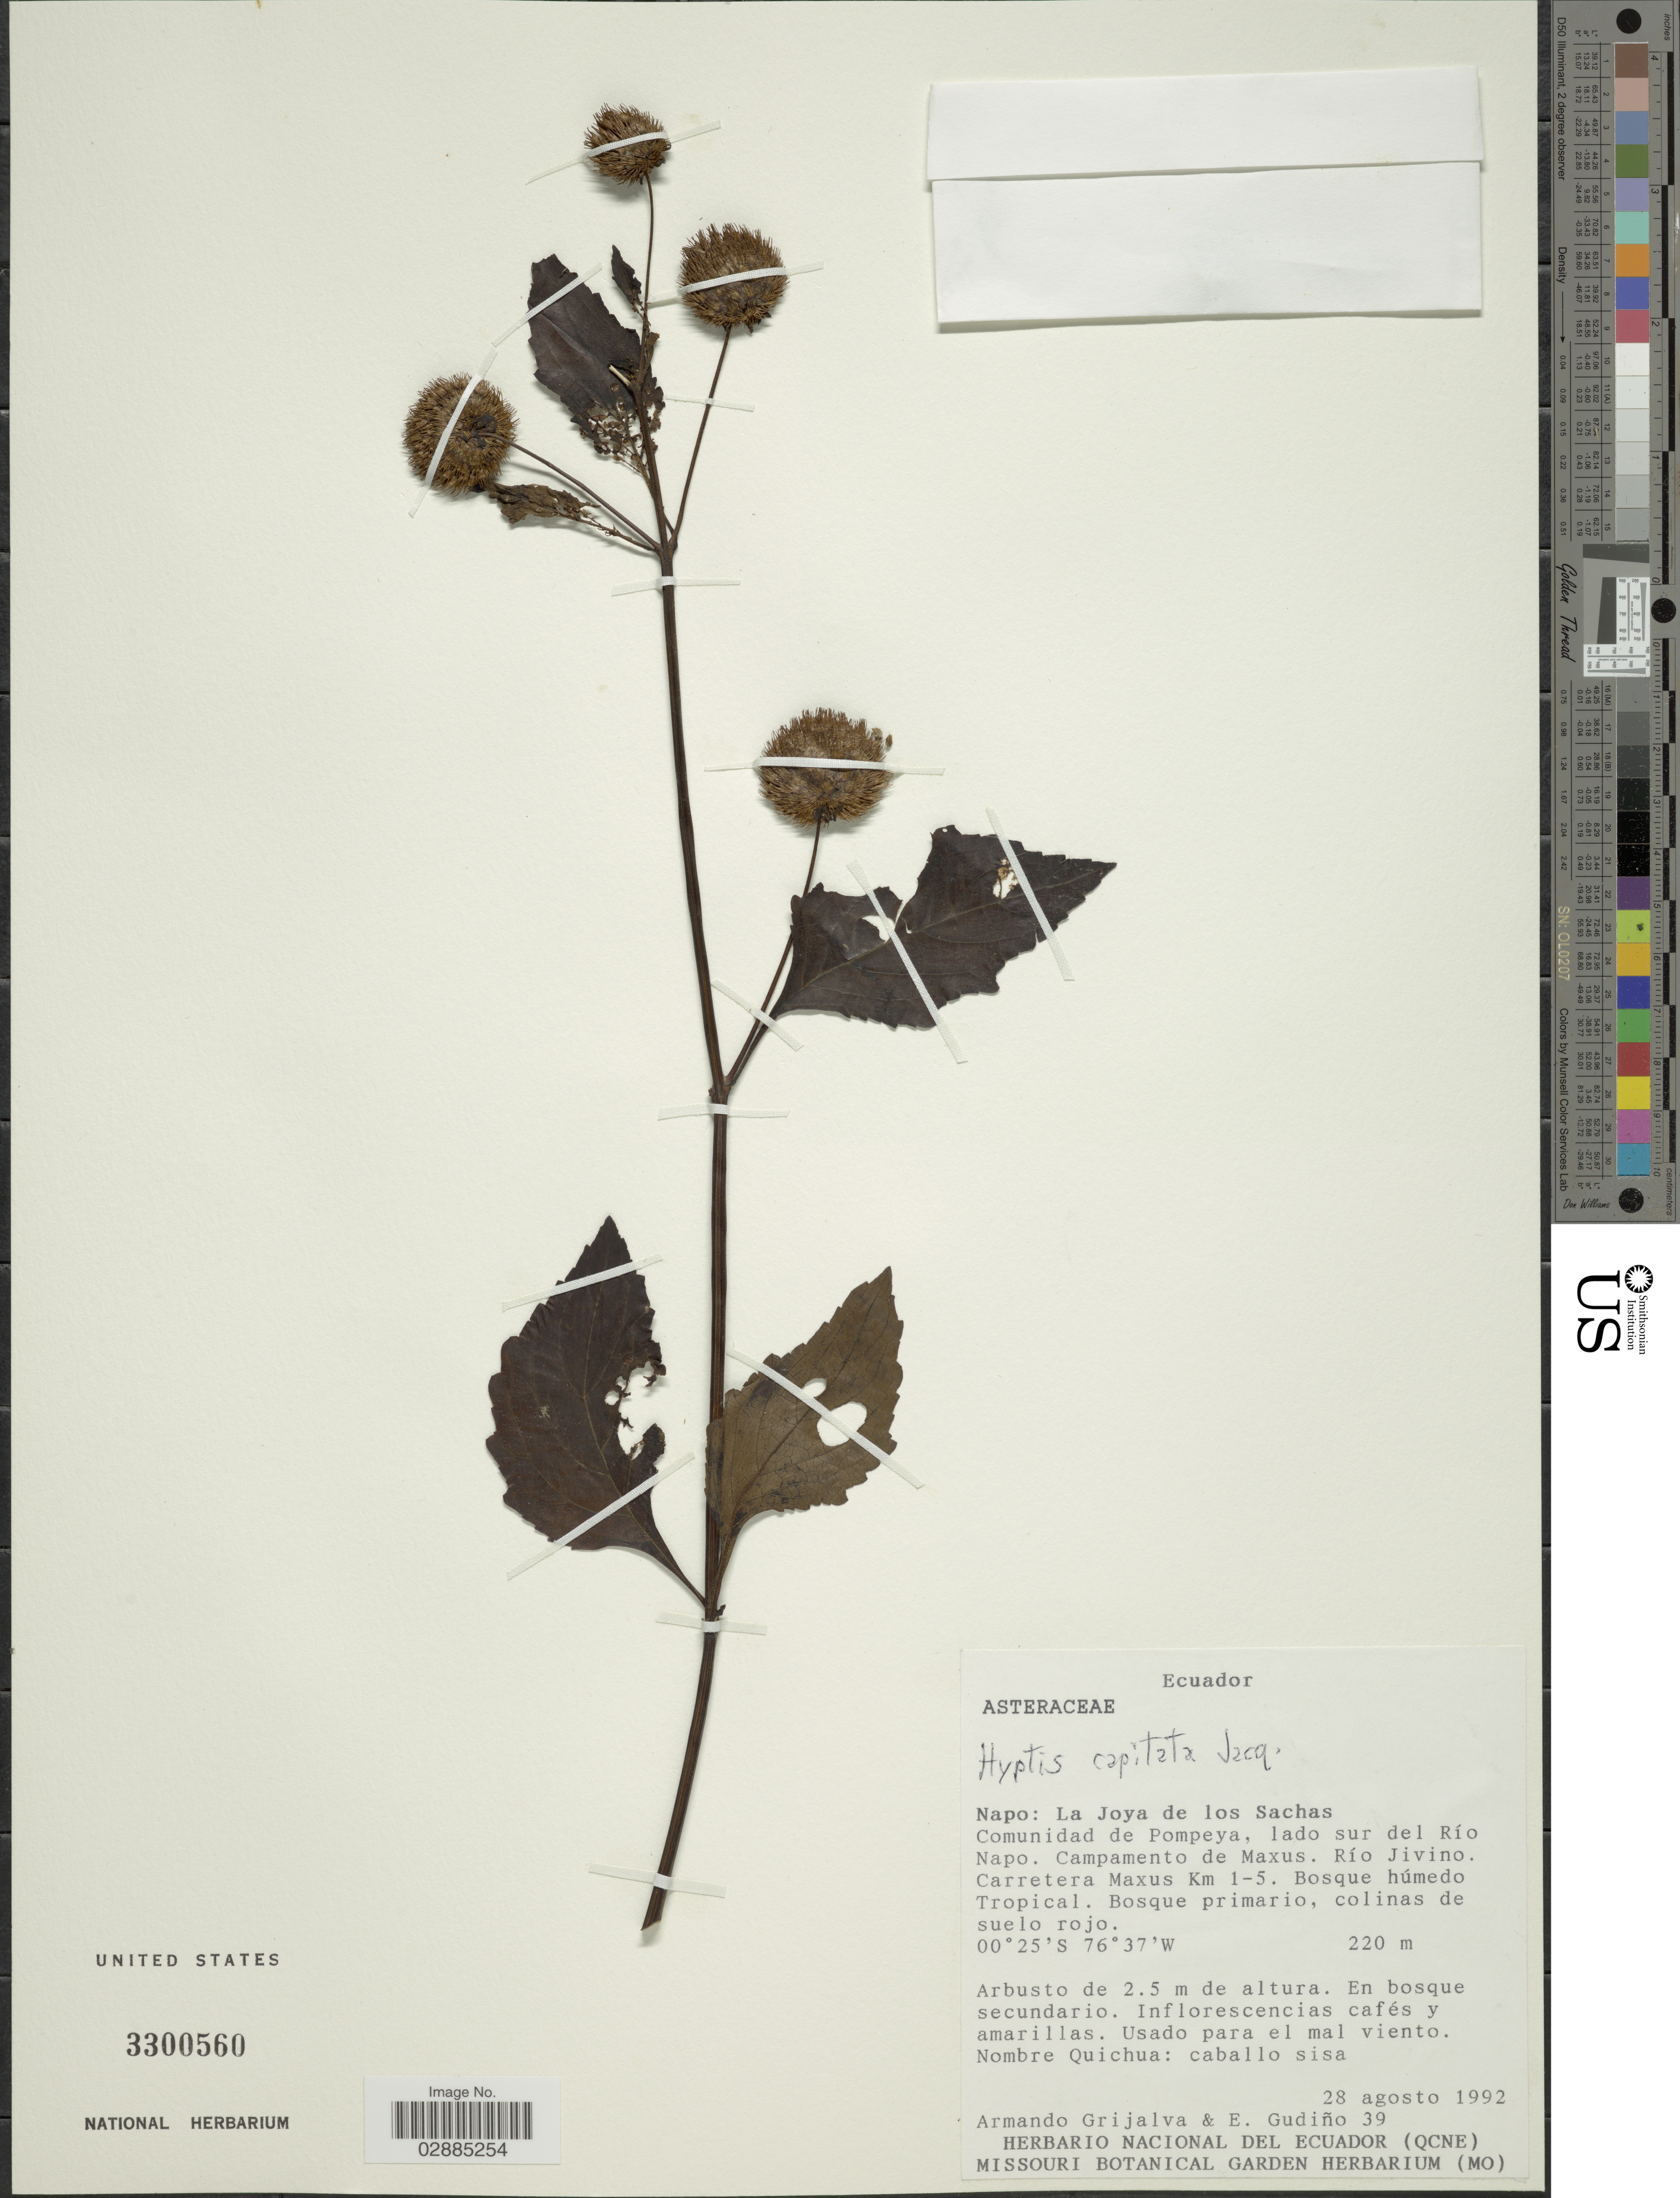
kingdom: Plantae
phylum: Tracheophyta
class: Magnoliopsida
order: Lamiales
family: Lamiaceae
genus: Hyptis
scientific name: Hyptis capitata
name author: Jacq.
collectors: A. Grijalva & E. Gudiño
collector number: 39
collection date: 1992-08-28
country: Ecuador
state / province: Napo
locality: La Joya de los Sachas. Comunidad de Pompeya, lado sur del Río Napo. Campamento de Maxus. Río Jivino. Carretera Maxus Km 1-5.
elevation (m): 220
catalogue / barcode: US 3300560